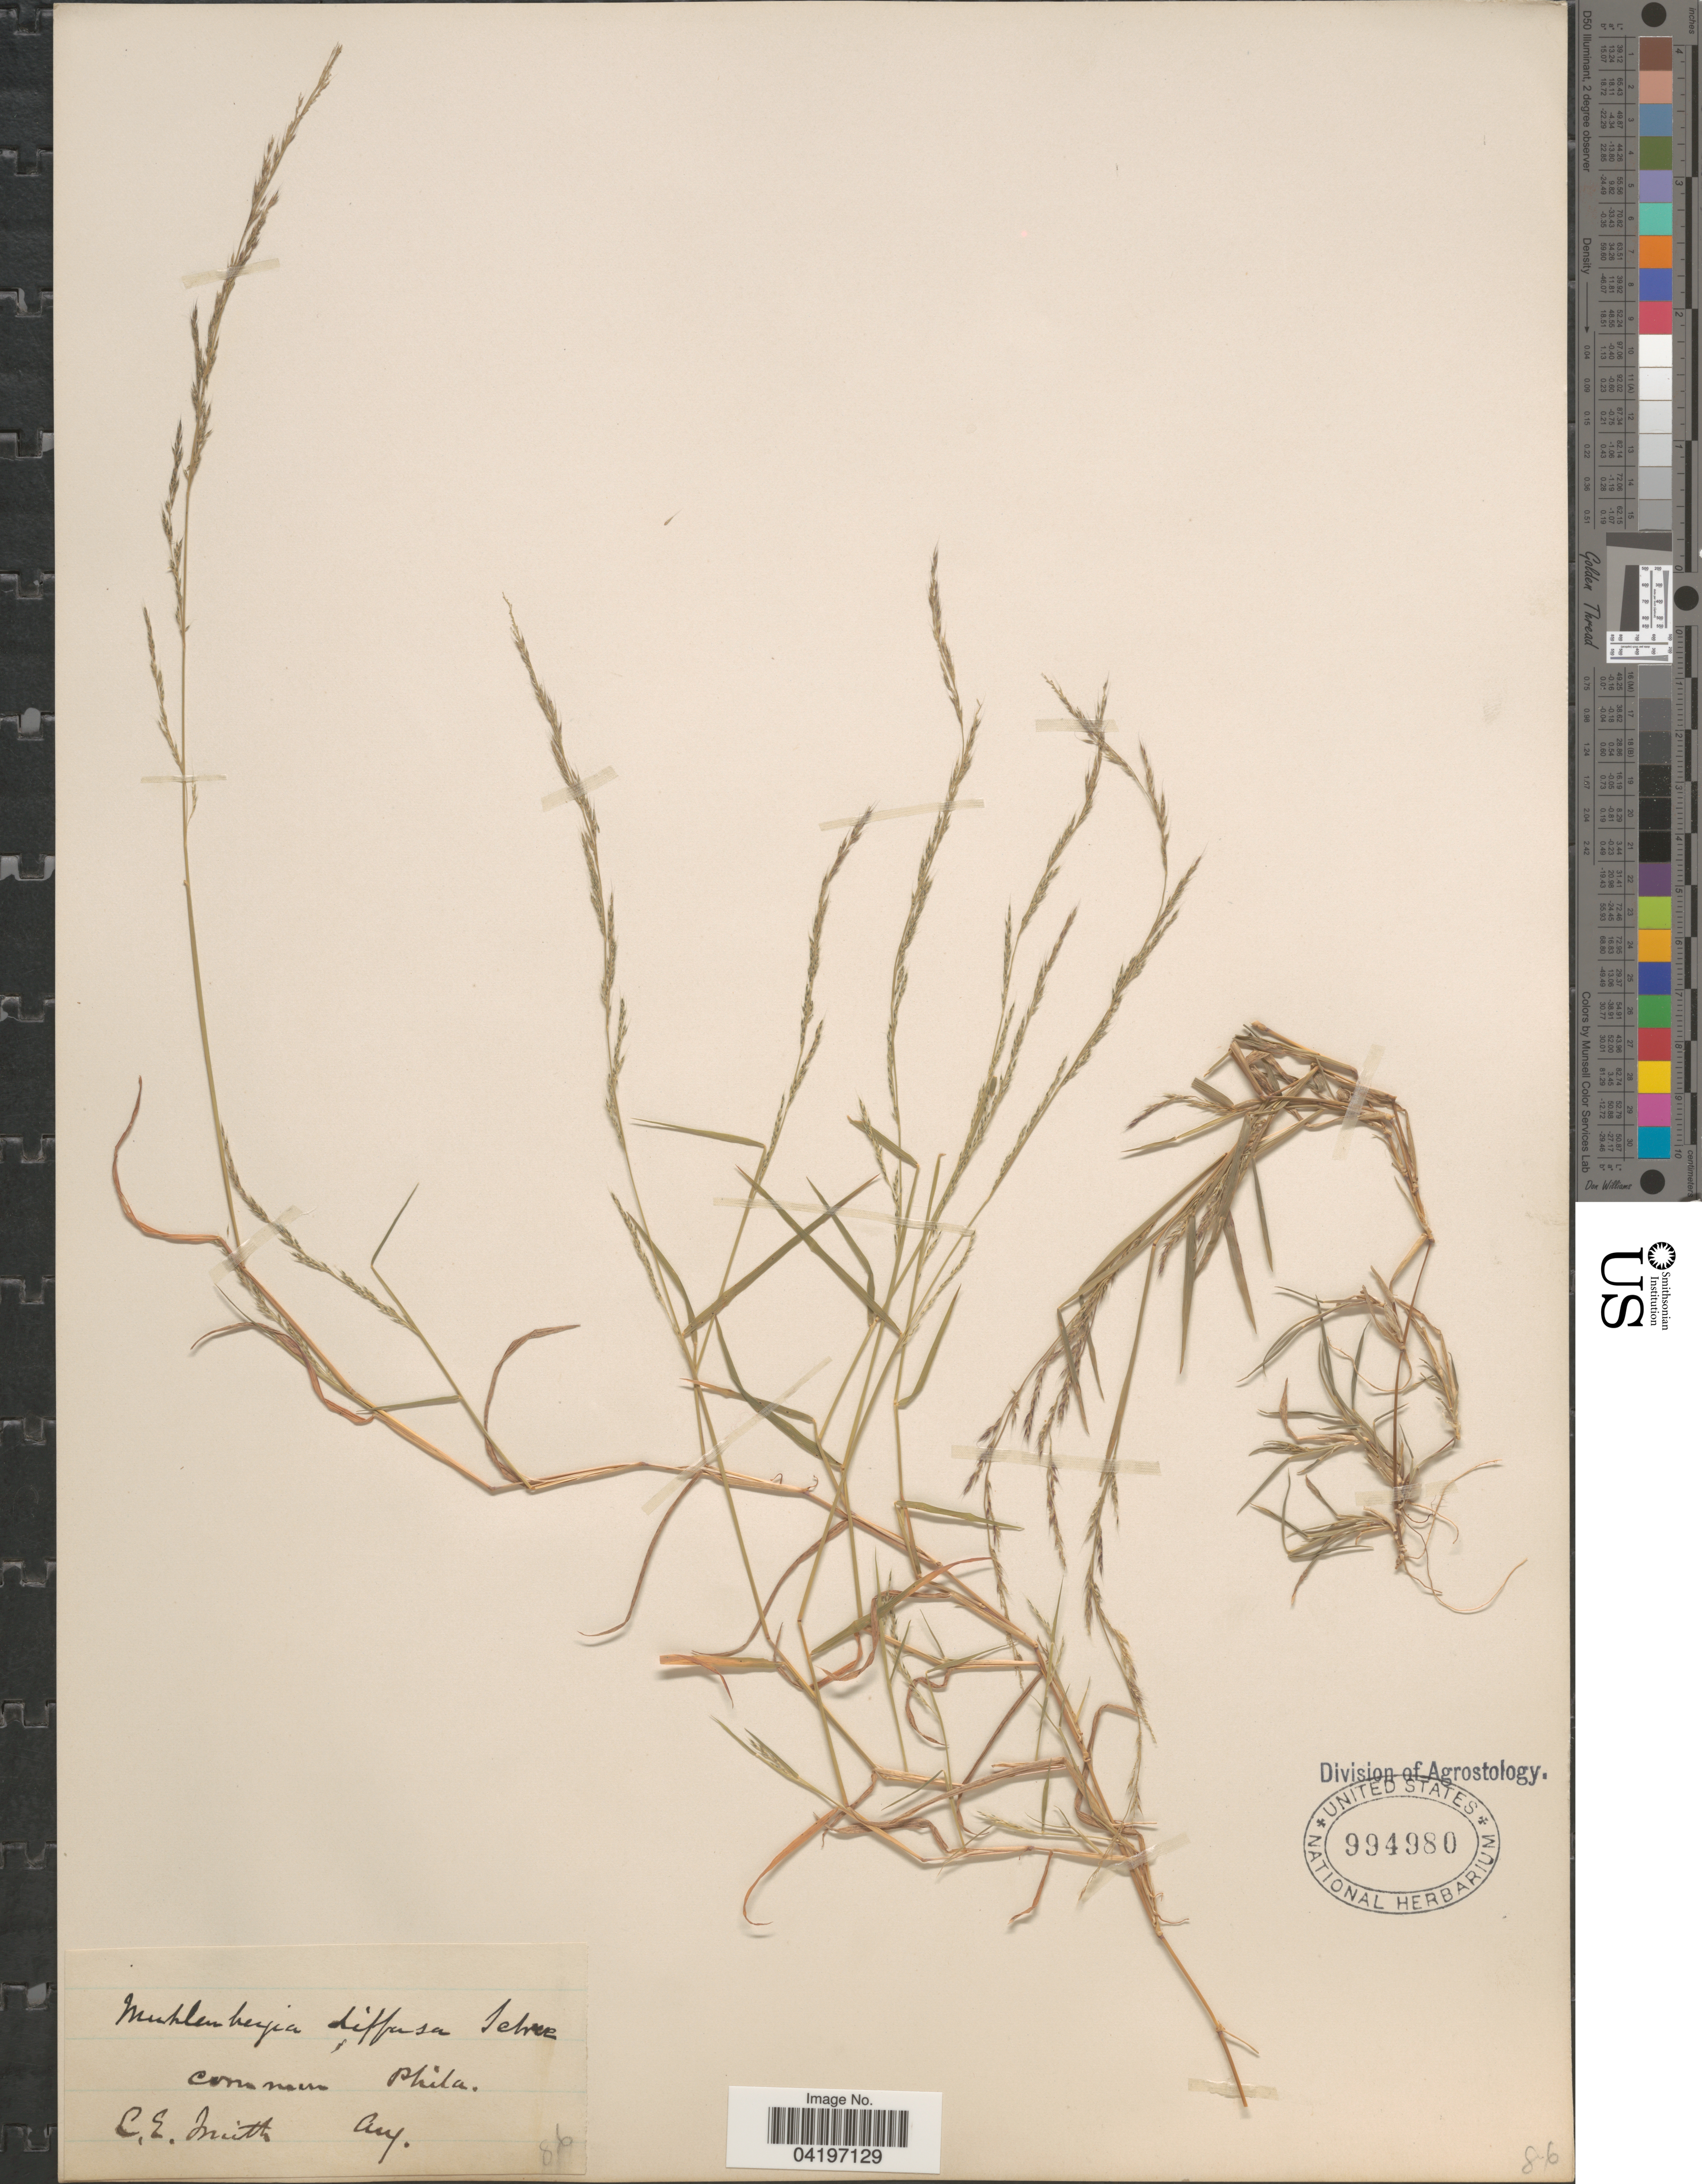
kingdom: Plantae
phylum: Tracheophyta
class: Liliopsida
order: Poales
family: Poaceae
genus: Muhlenbergia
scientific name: Muhlenbergia schreberi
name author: J.F. Gmel.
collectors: C. E. Smith Jr.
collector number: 86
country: United States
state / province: Pennsylvania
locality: Phila.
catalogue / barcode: US 994980